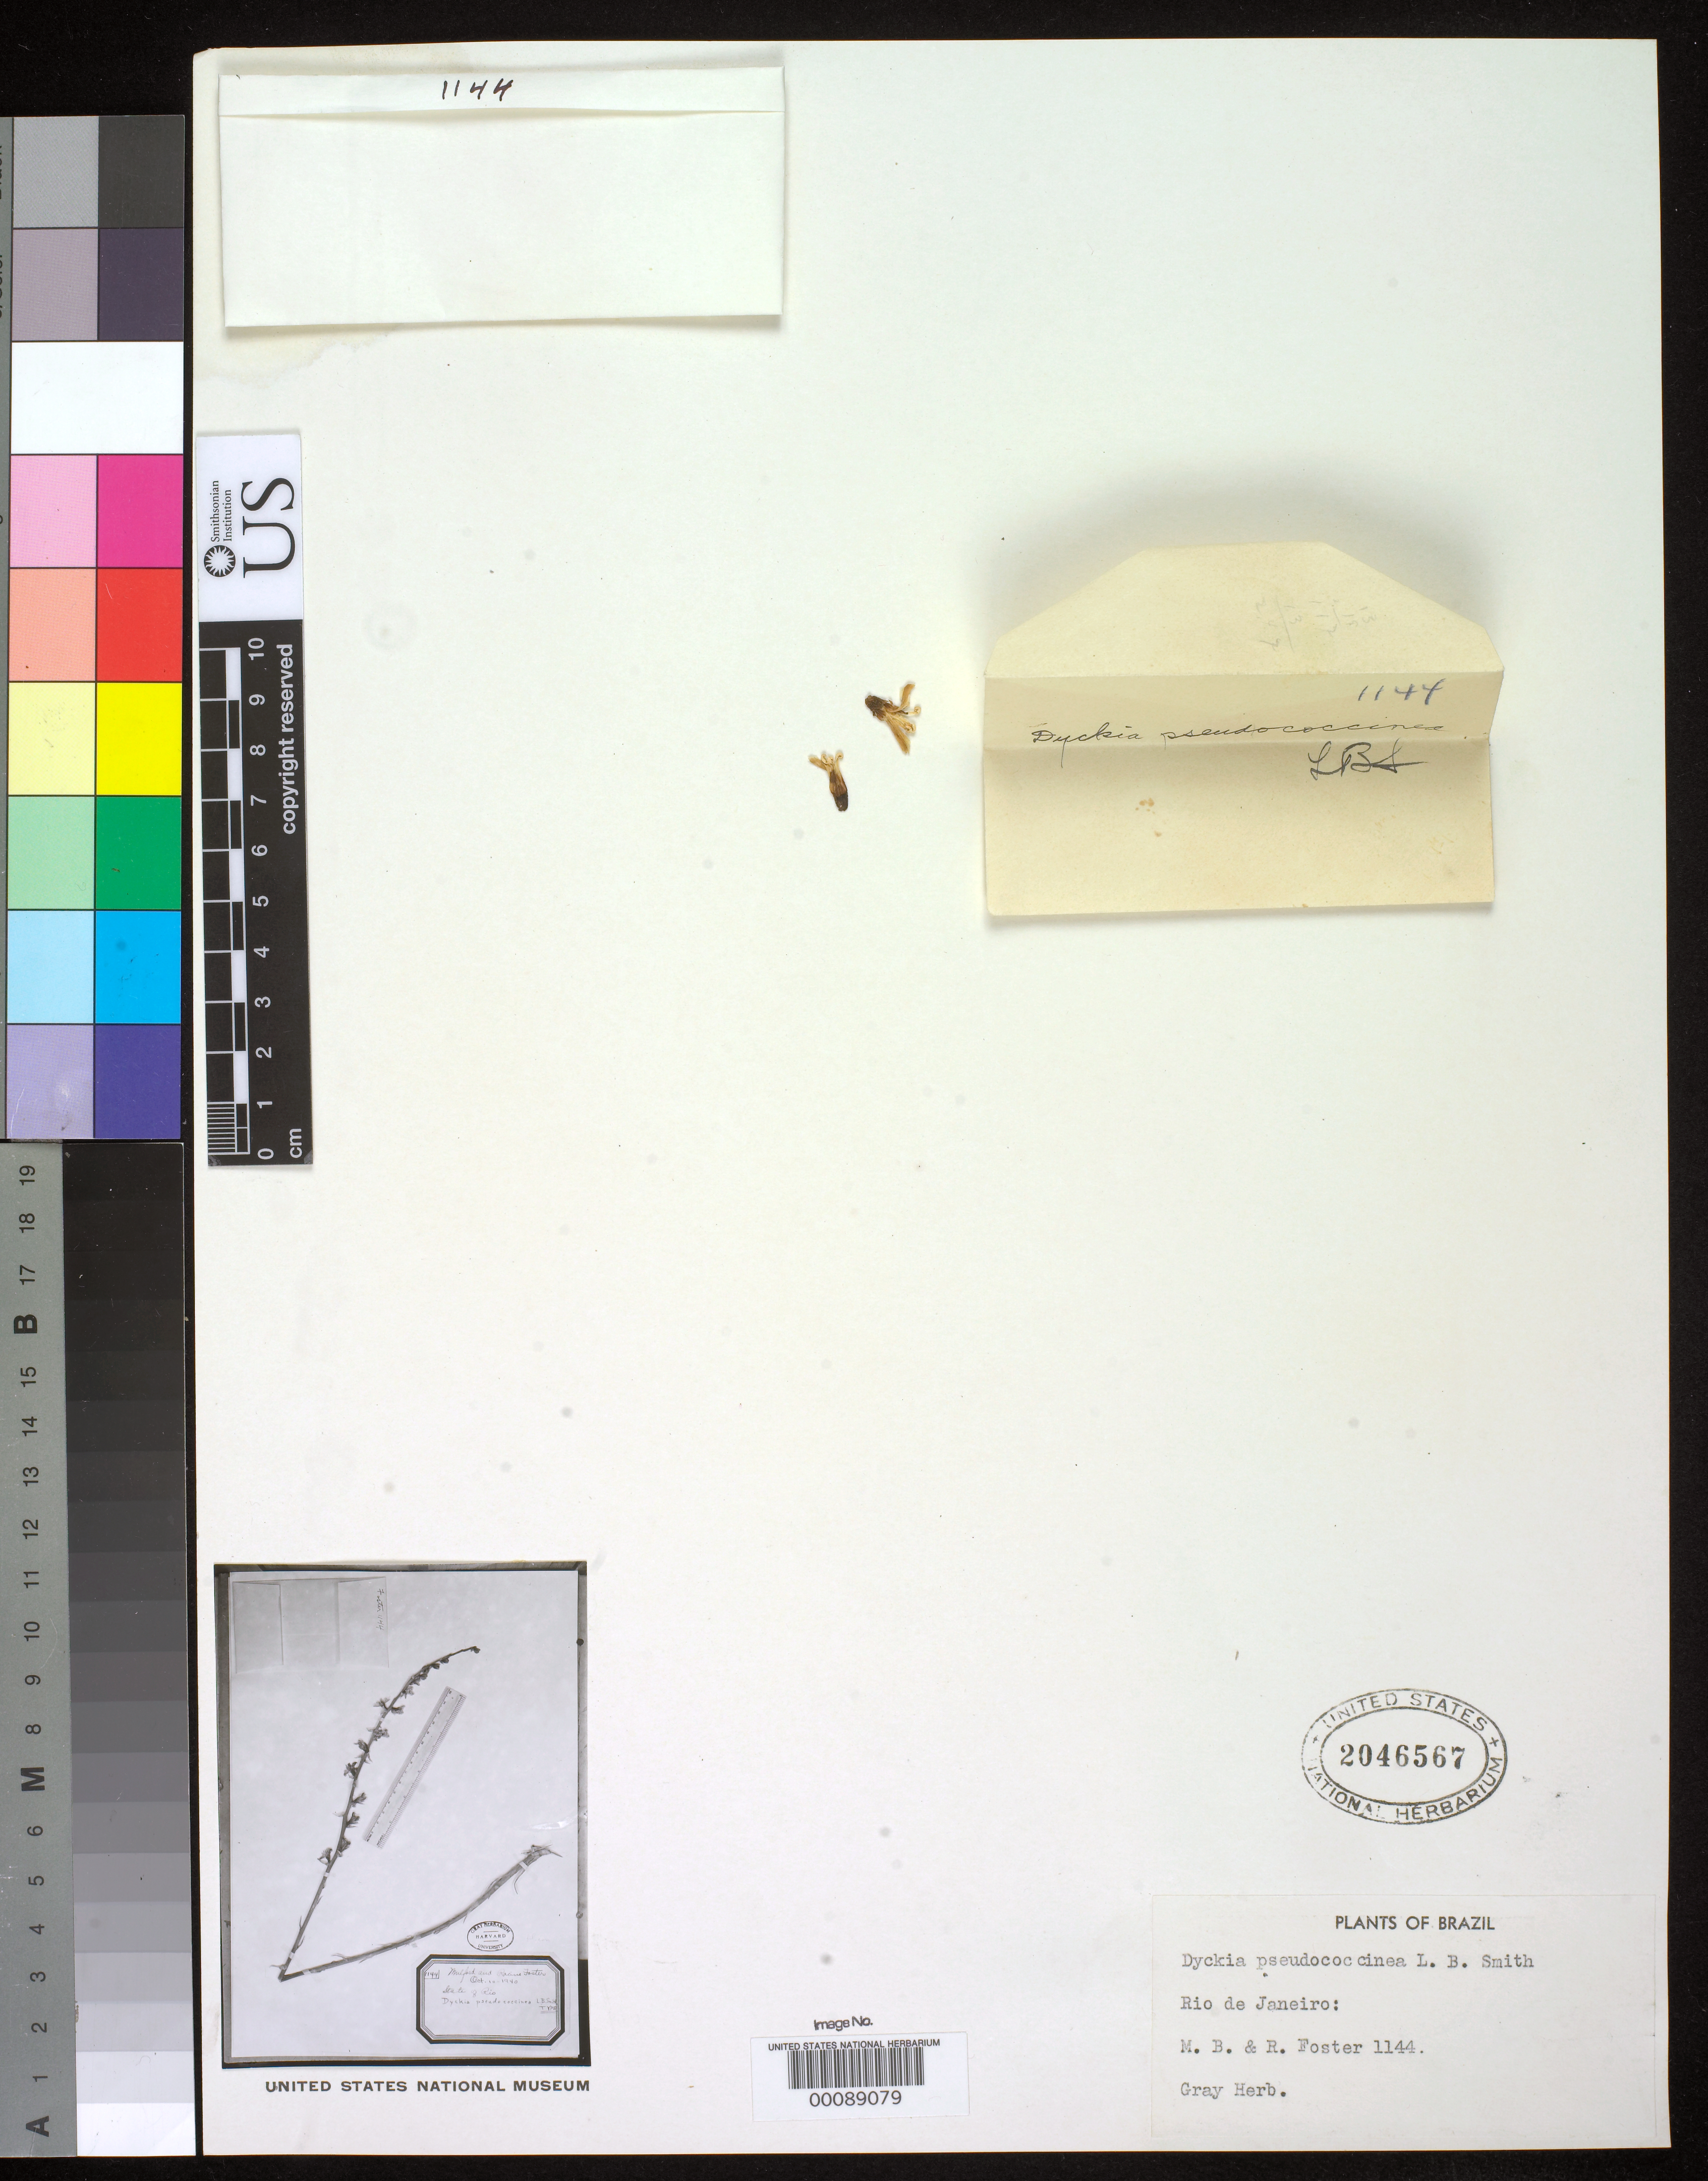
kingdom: Plantae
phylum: Tracheophyta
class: Liliopsida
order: Poales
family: Bromeliaceae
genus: Dyckia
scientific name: Dyckia pseudococcinea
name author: L.B. Sm.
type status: Isotype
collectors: M. B. Foster & R. C. Foster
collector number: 1144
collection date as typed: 10 Oct 1940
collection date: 1940-10-10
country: Brazil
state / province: Rio de Janeiro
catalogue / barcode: US 2046567